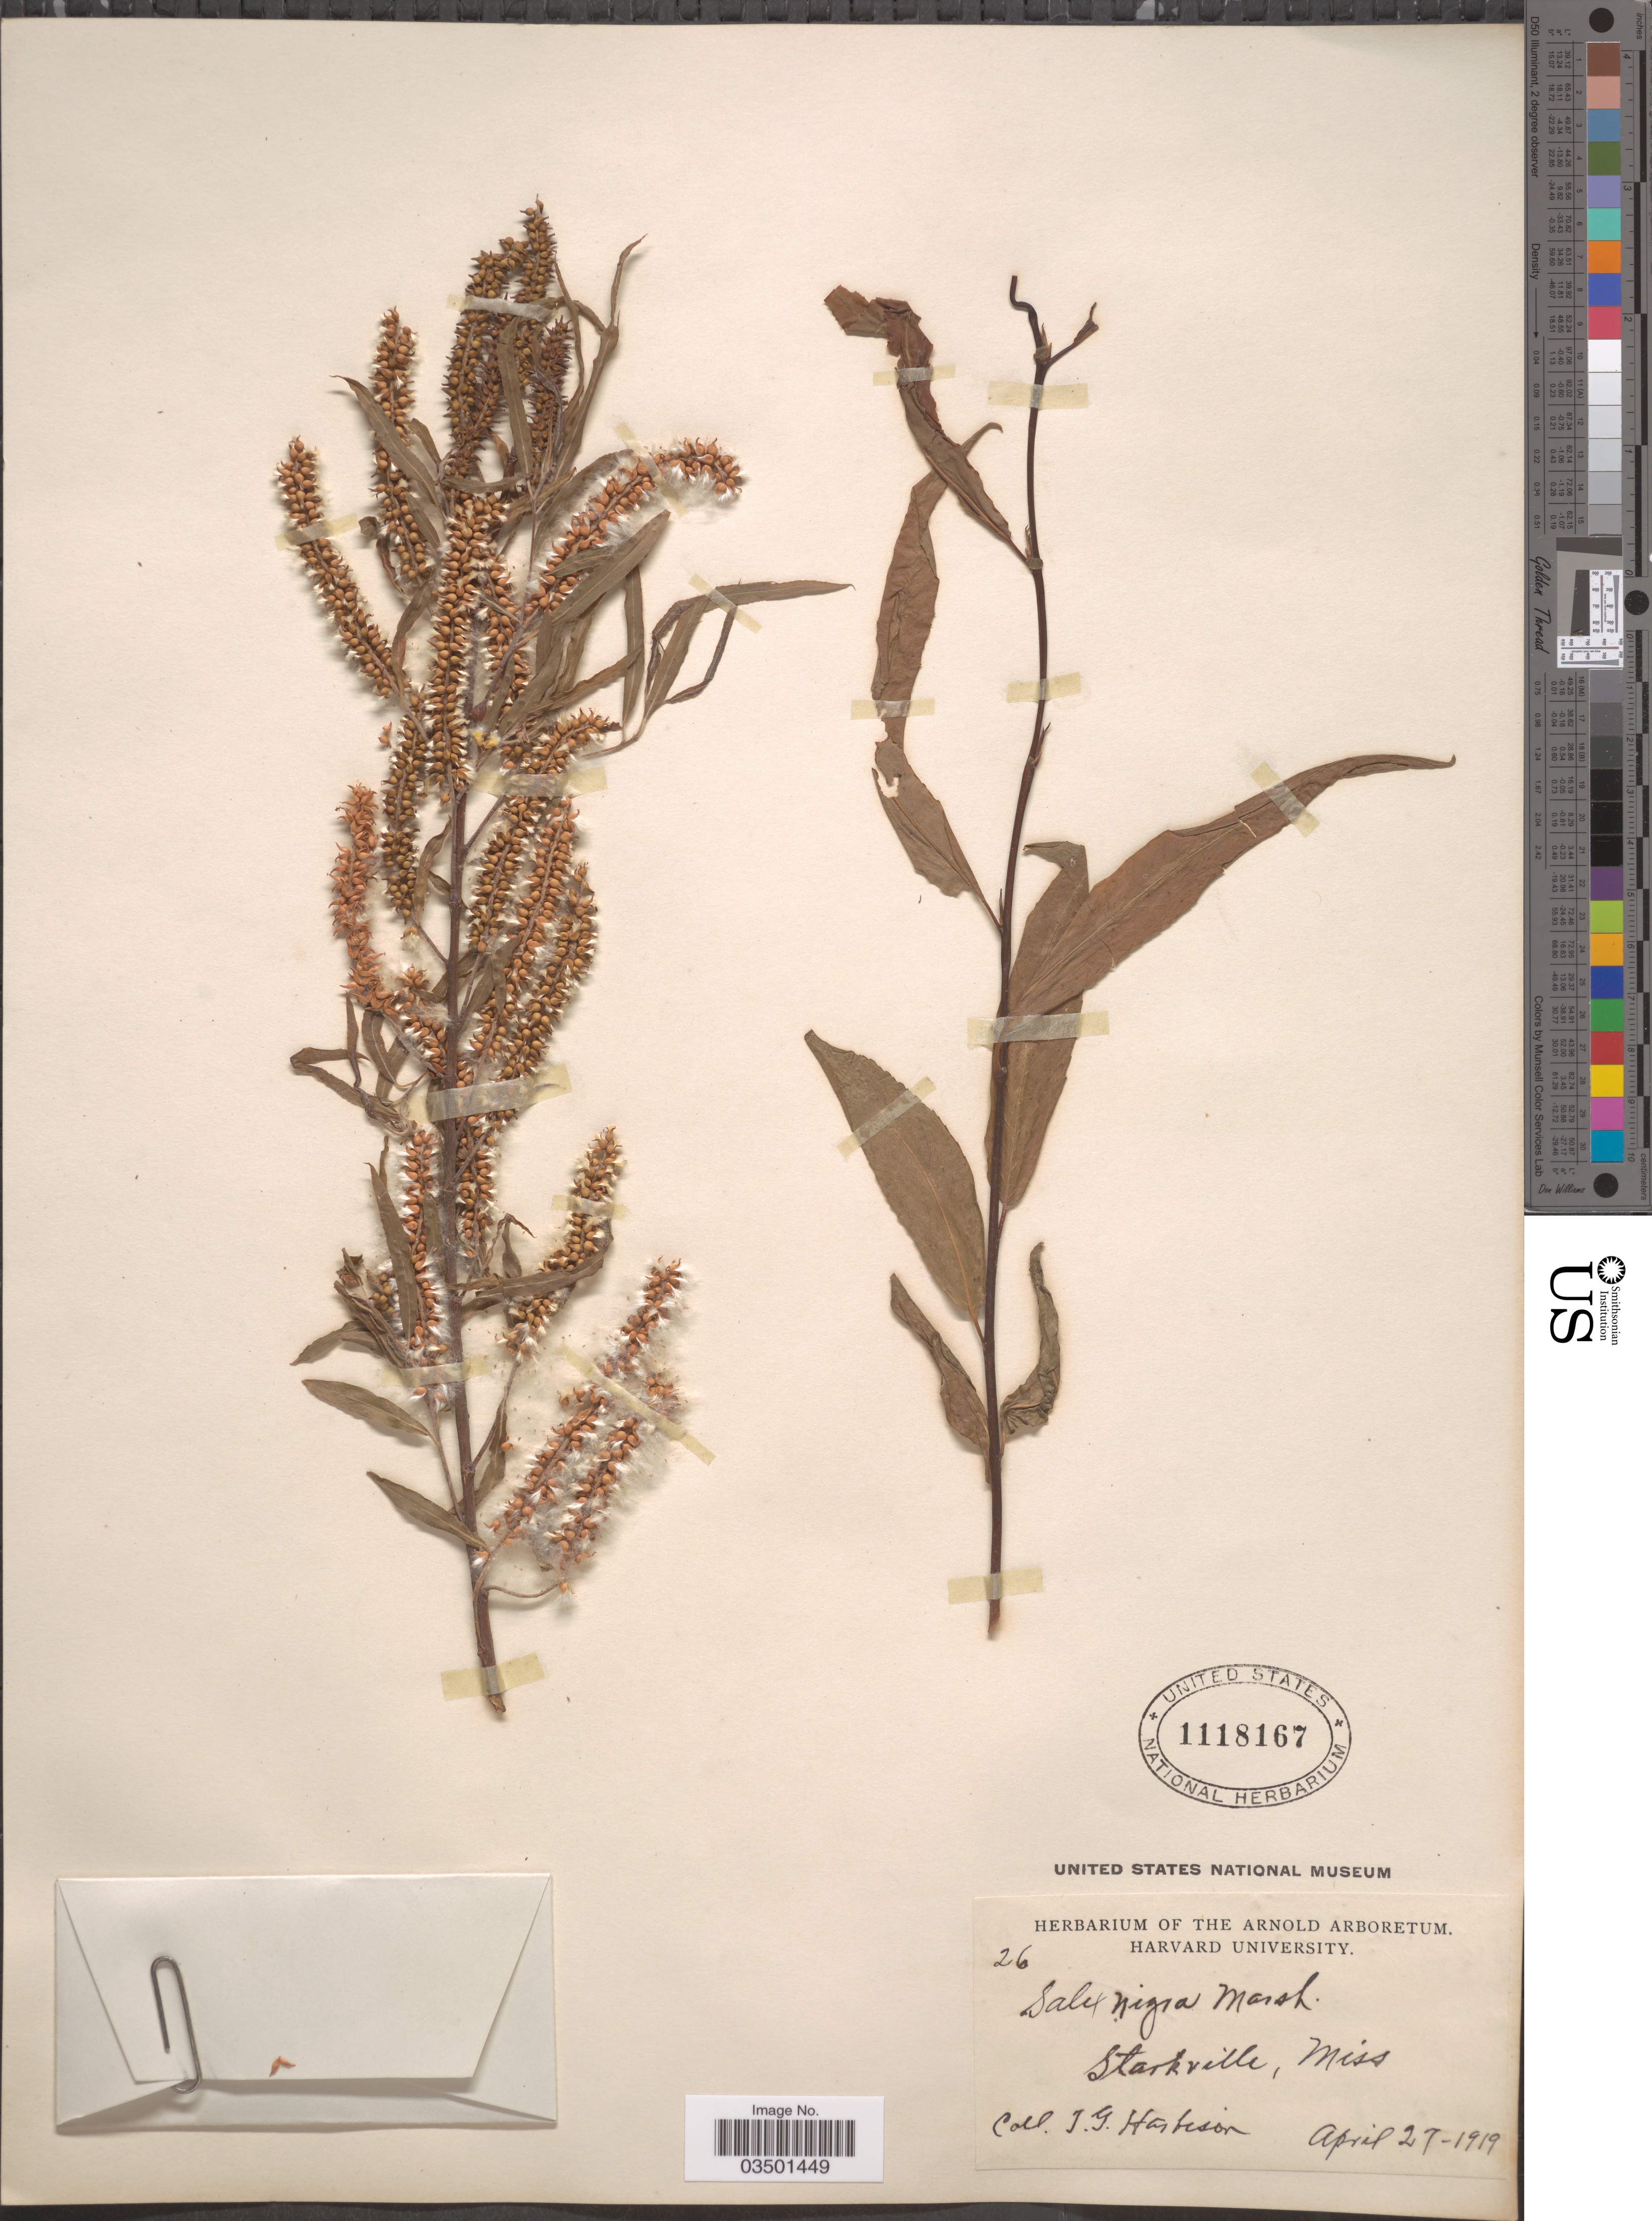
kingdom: Plantae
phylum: Tracheophyta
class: Magnoliopsida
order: Malpighiales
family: Salicaceae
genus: Salix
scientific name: Salix nigra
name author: Marshall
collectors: T. Harbison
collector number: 26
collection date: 1919-04-27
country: United States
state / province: Mississippi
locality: Starkville.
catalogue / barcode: US 1118167